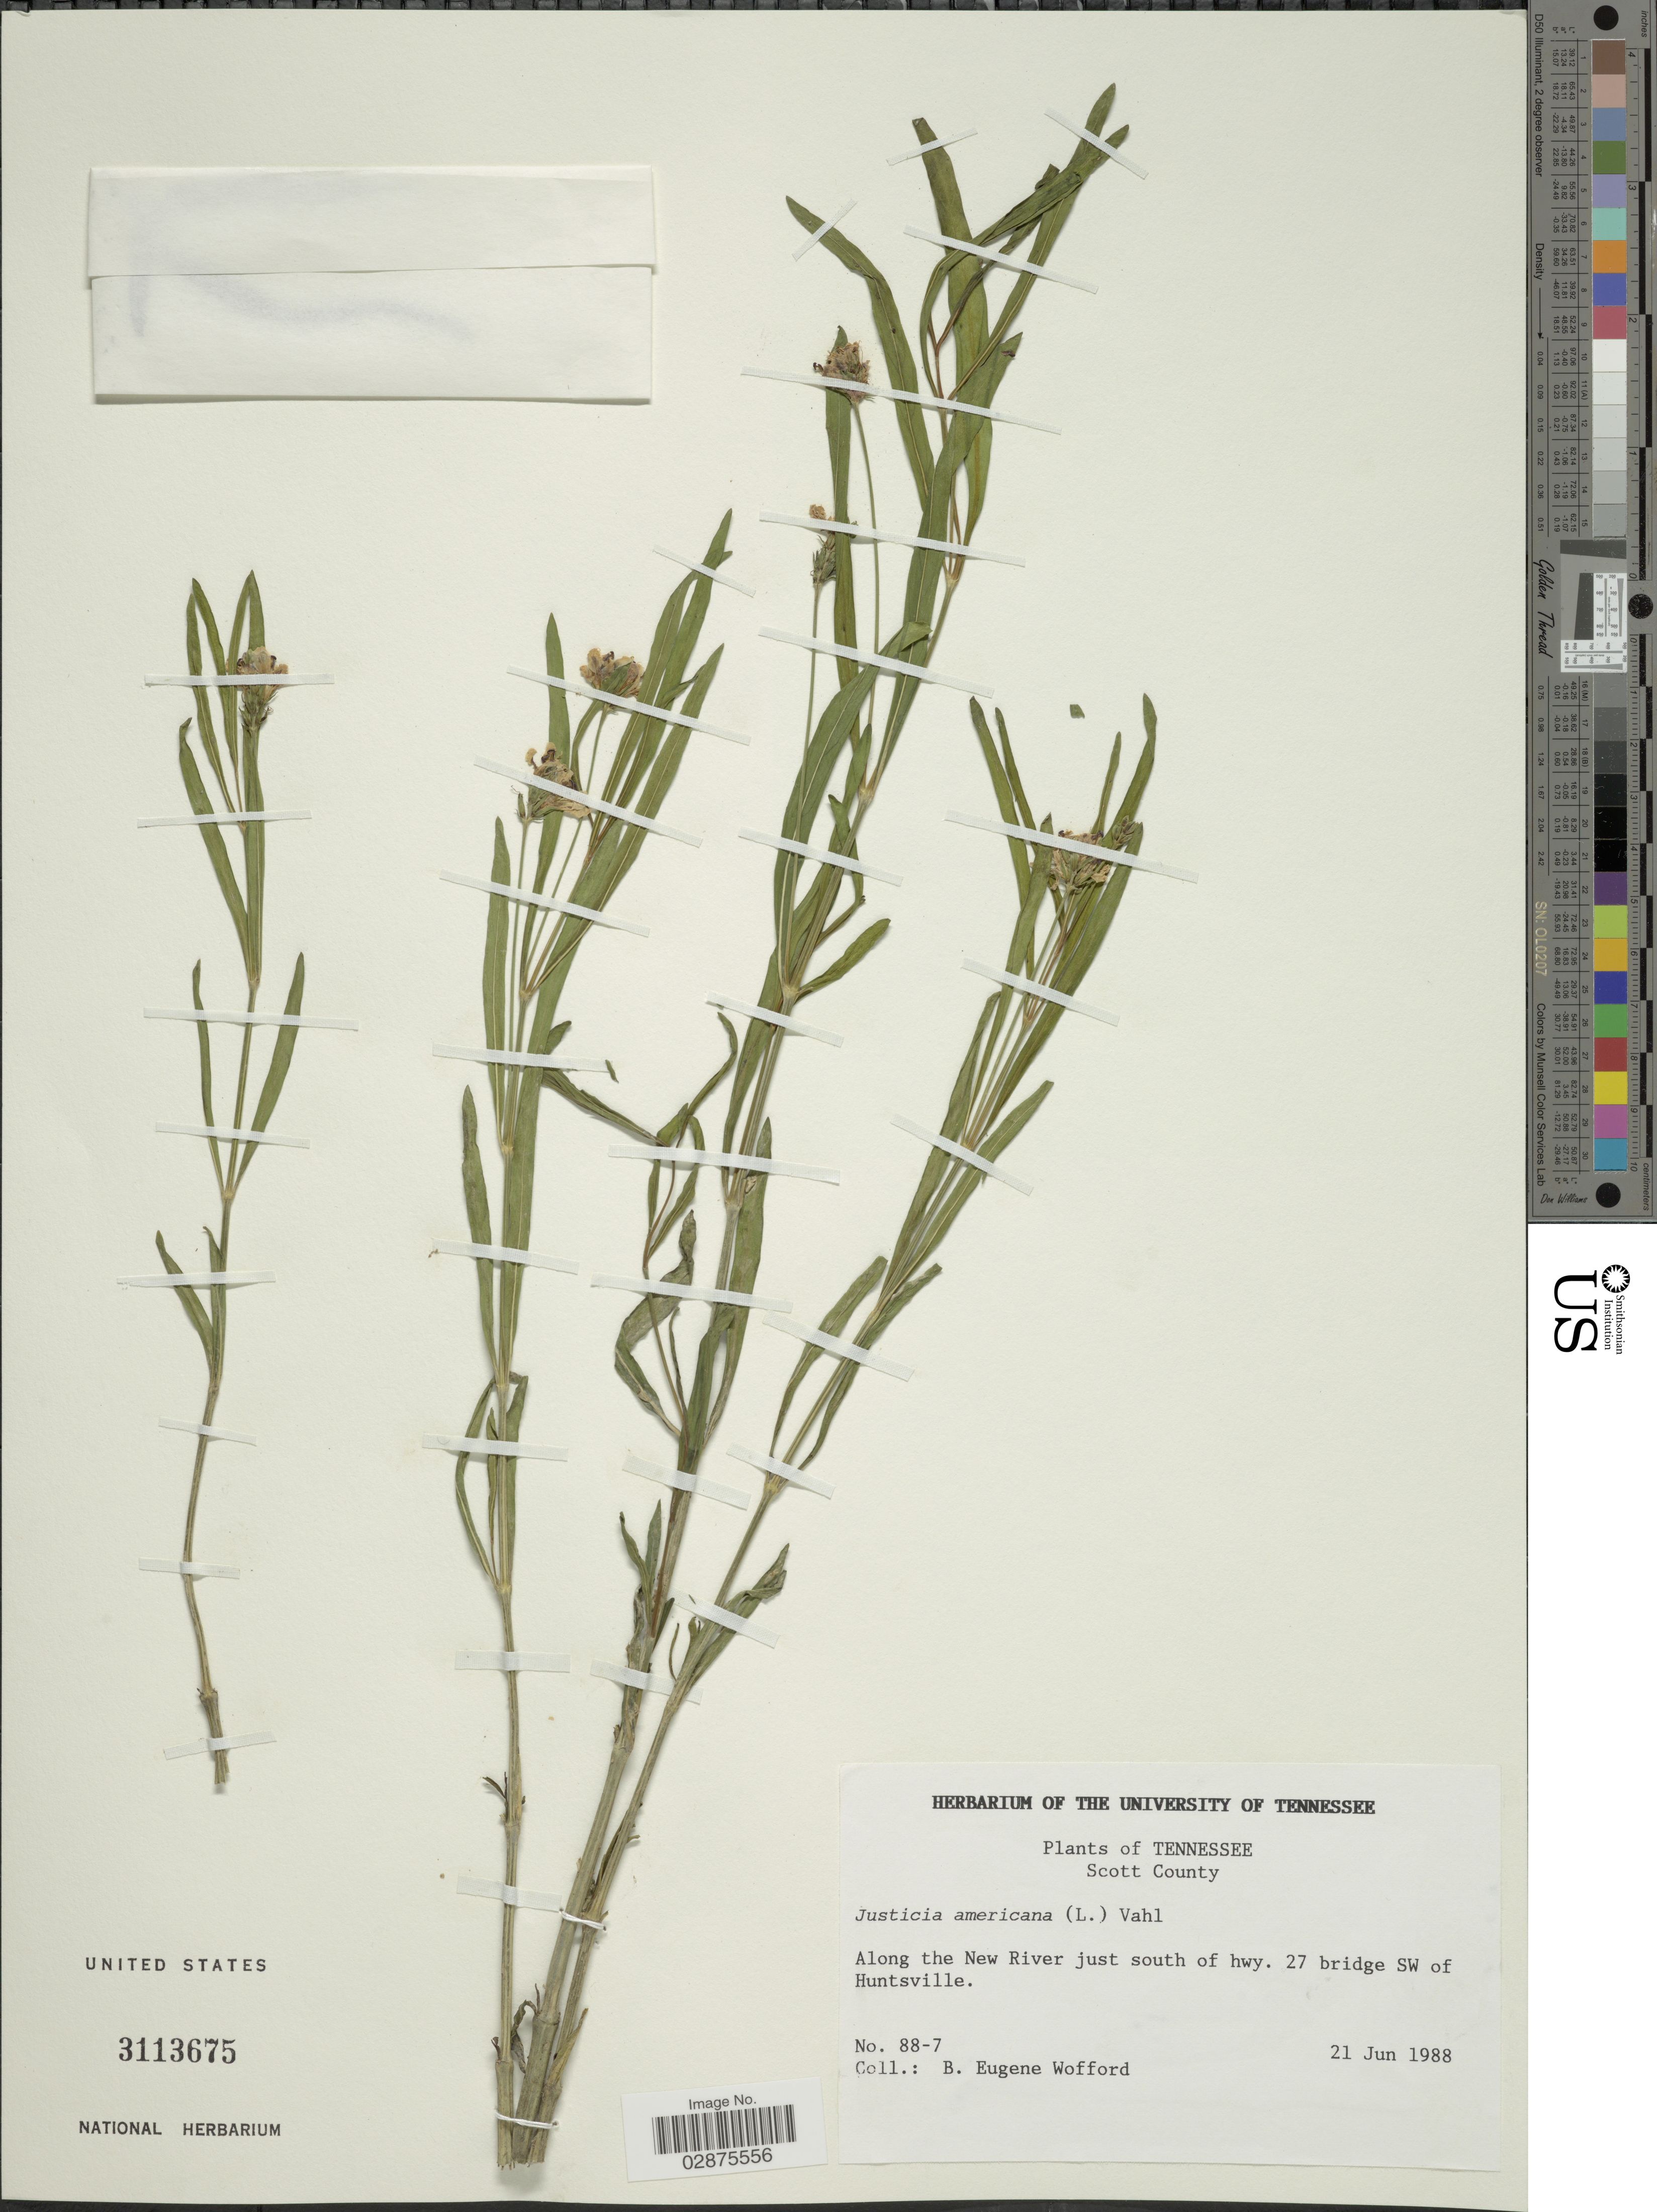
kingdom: Plantae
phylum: Tracheophyta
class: Magnoliopsida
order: Lamiales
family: Acanthaceae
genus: Justicia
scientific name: Justicia americana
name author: (L.) Vahl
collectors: B. Wofford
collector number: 88-7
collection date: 1988-06-21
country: United States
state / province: Tennessee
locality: Tennessee. Scott County. Along the New River just south of hwy. 27 bridge SW of Huntsville.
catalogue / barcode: US 3113675